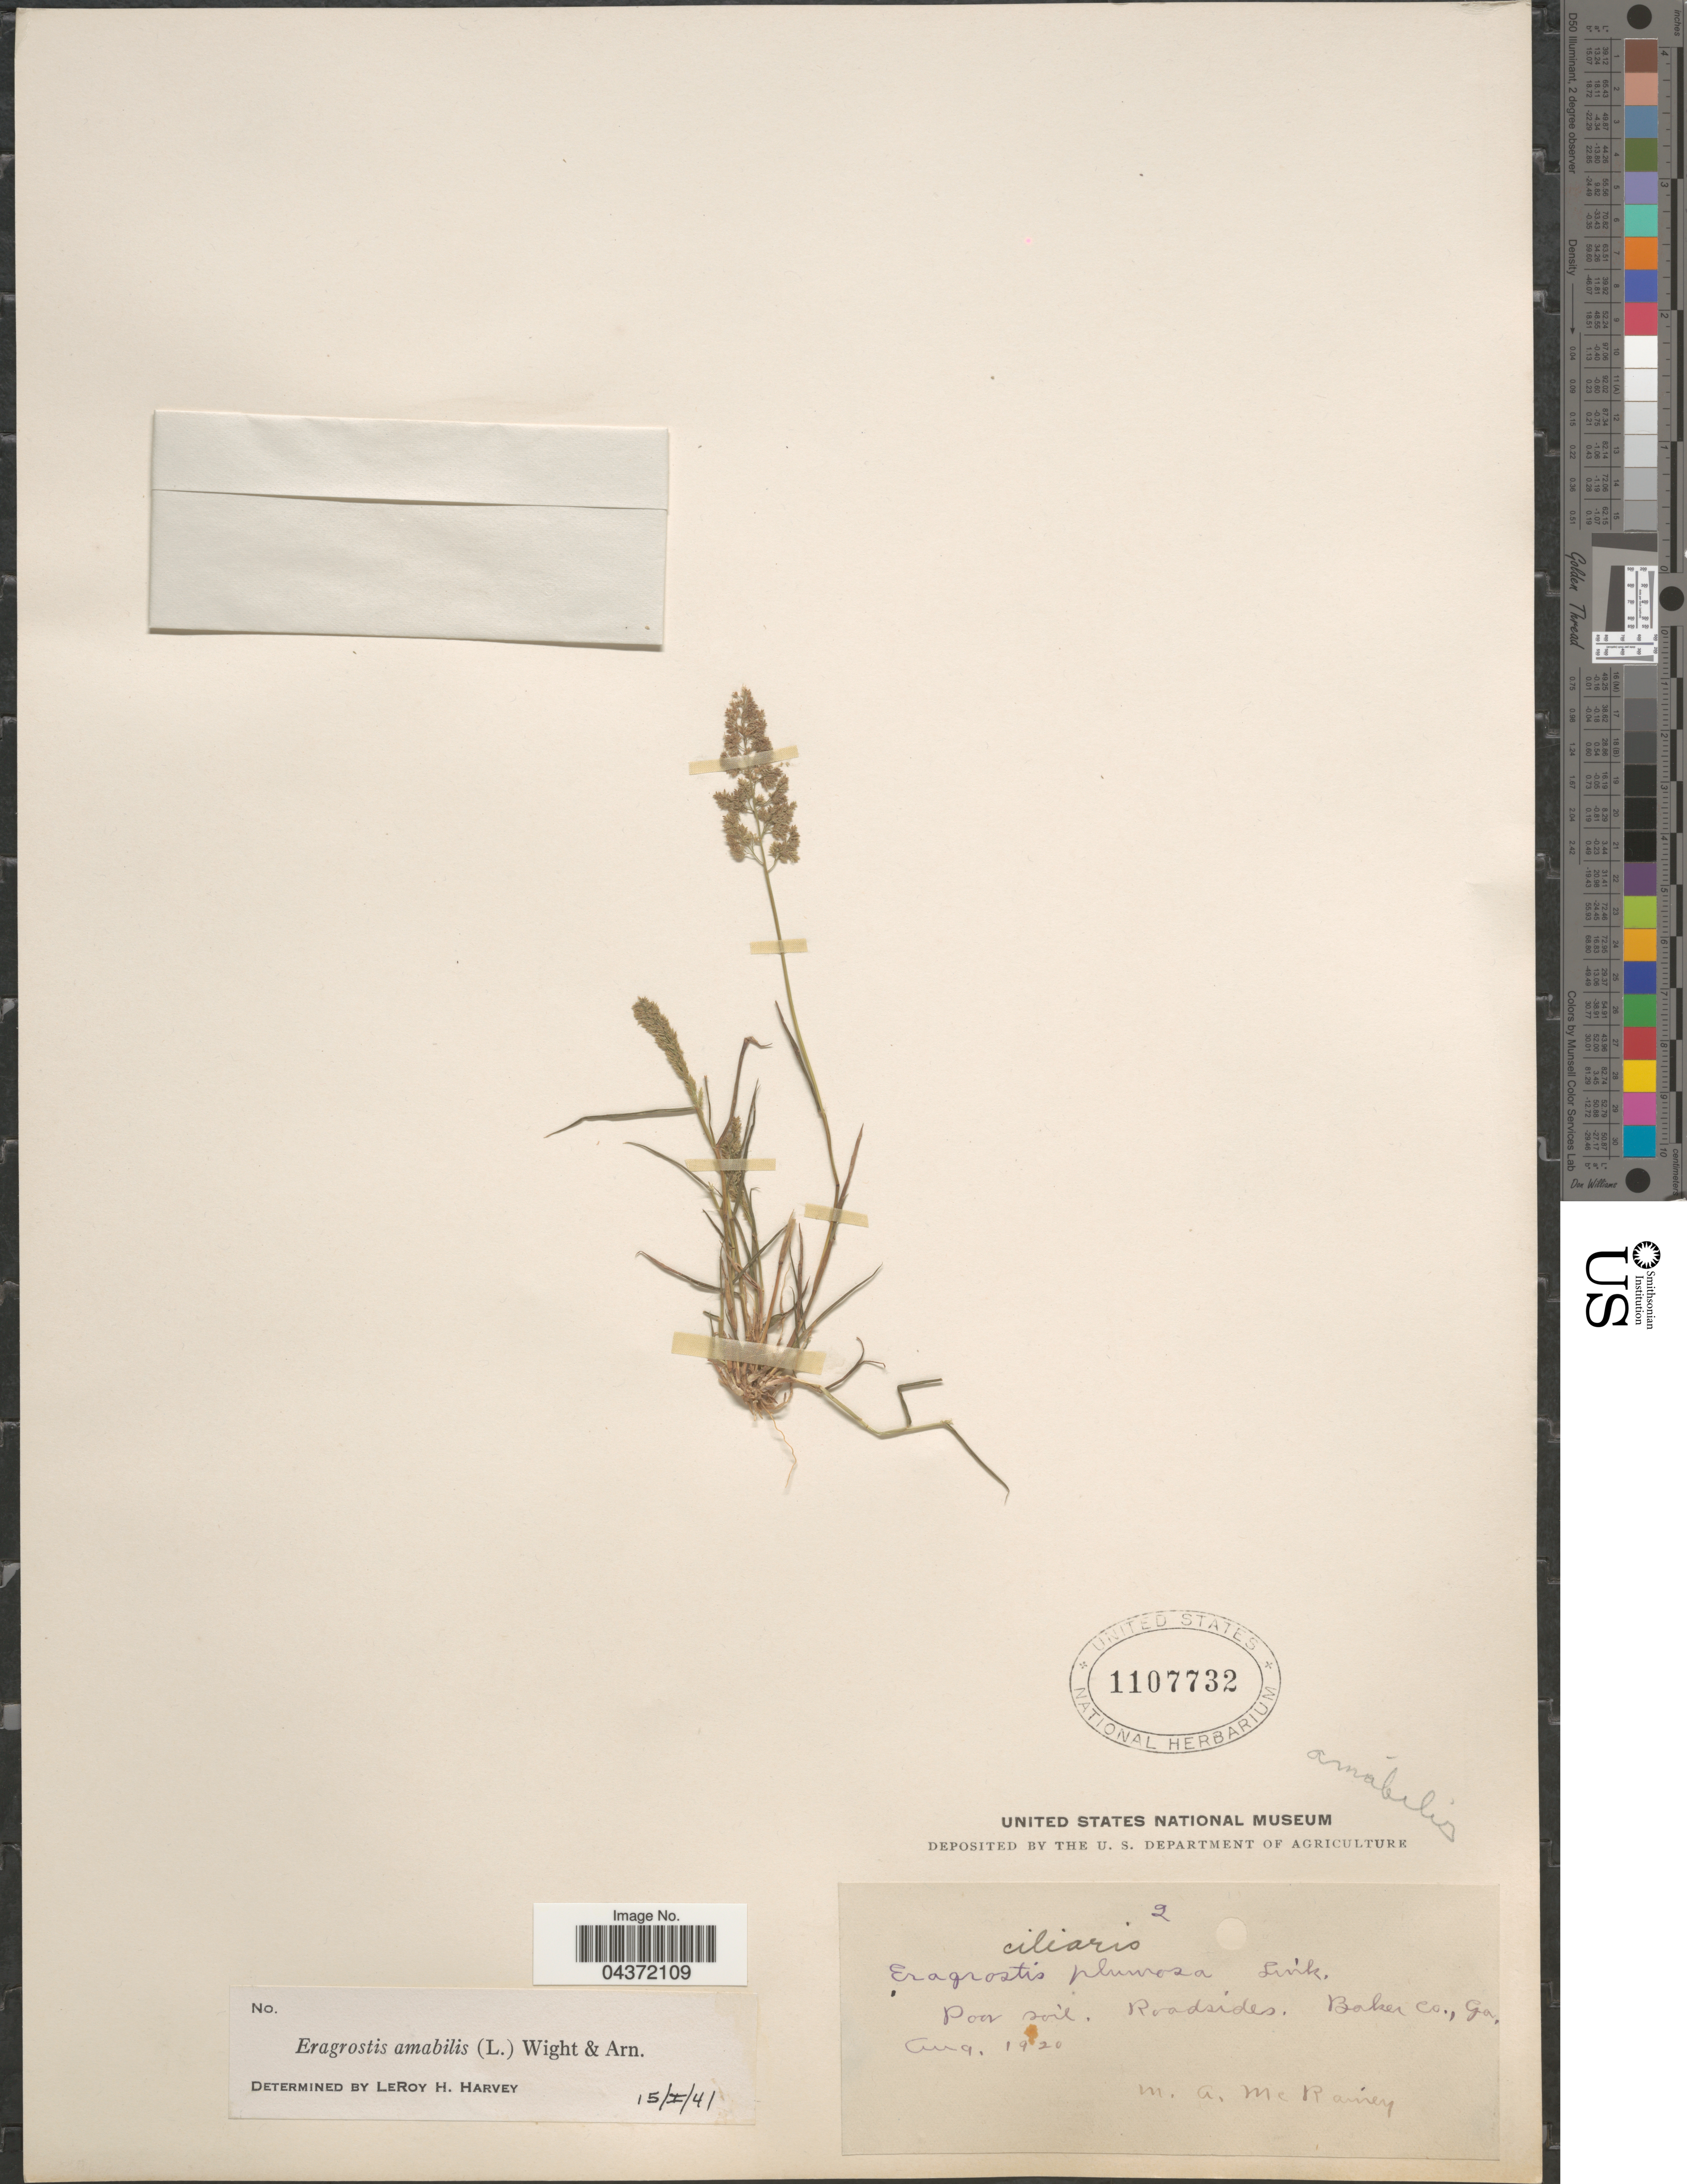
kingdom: Plantae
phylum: Tracheophyta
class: Liliopsida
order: Poales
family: Poaceae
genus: Eragrostis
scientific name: Eragrostis tenella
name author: (L.) P. Beauv. ex Roem. & Schult.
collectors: M. McRainey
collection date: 1920-08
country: United States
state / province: Georgia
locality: Roadsides. Baker Co.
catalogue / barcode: US 1107732